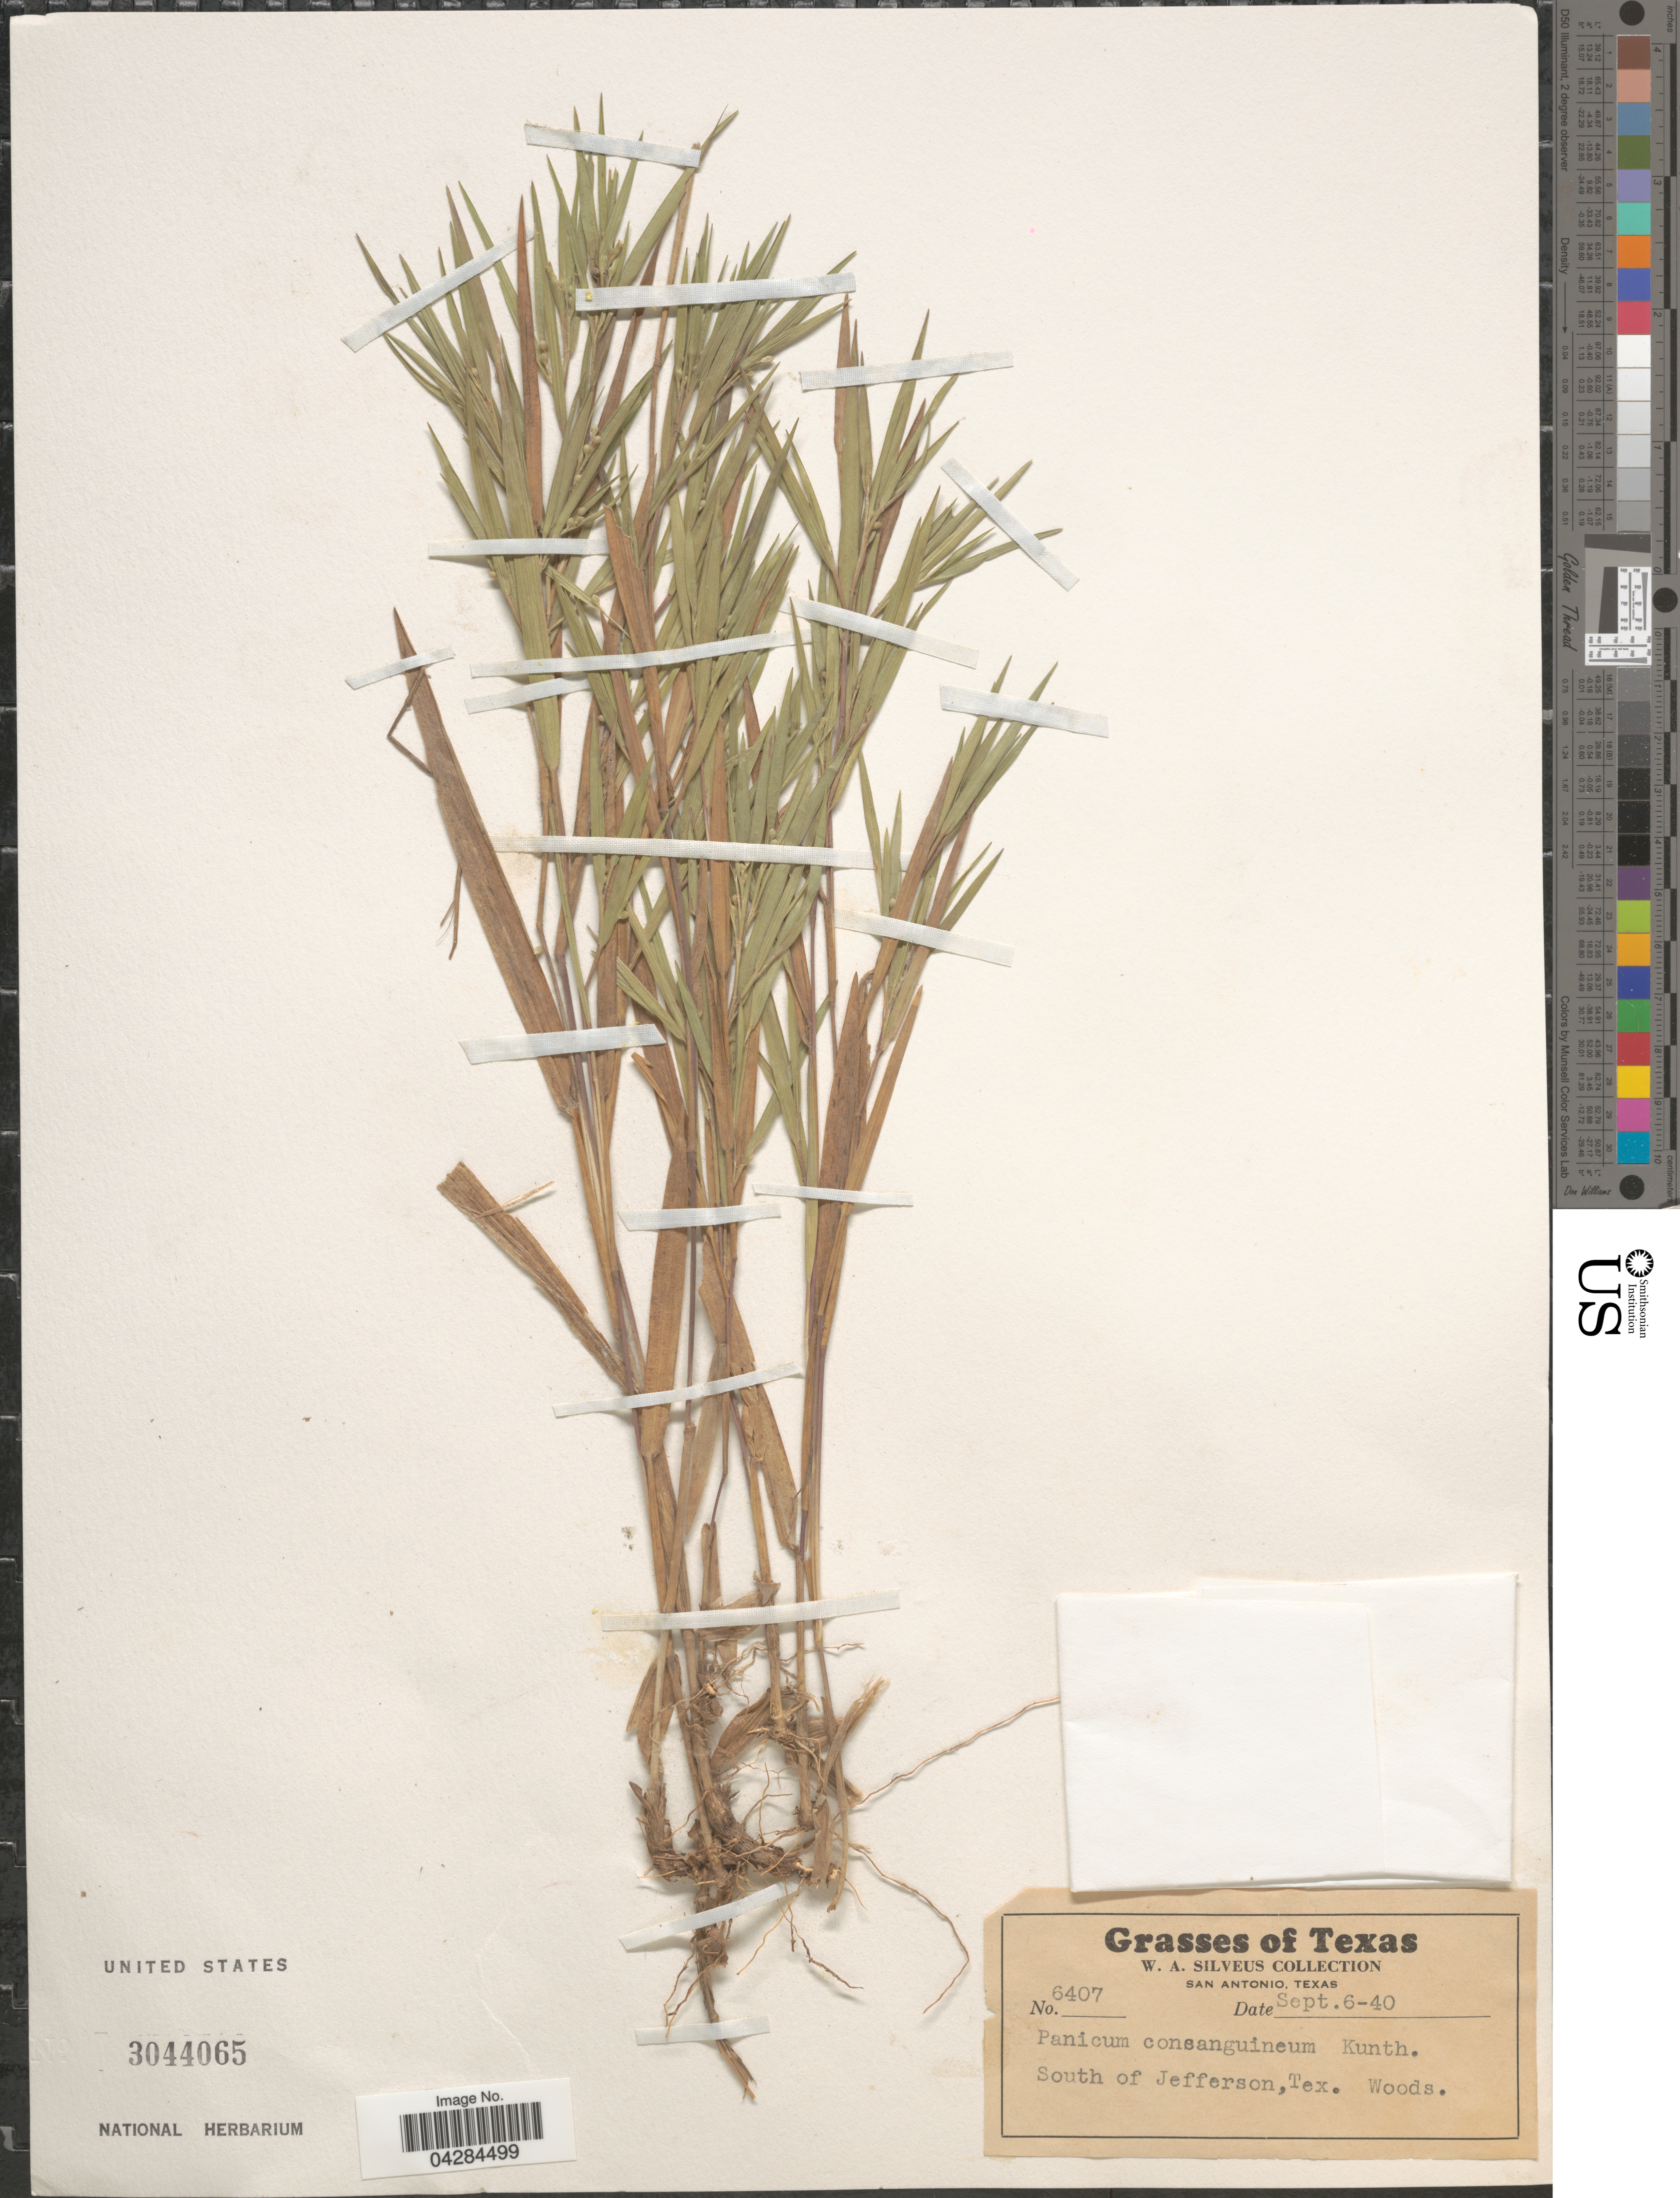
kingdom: Plantae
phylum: Tracheophyta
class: Liliopsida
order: Poales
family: Poaceae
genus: Dichanthelium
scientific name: Dichanthelium ovale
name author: (Elliott) Gould & C.A. Clark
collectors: W. Silveus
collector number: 6407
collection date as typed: Transcribed d/m/y: 6/9/40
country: United States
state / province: Texas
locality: South of Jefferson.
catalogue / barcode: US 3044065